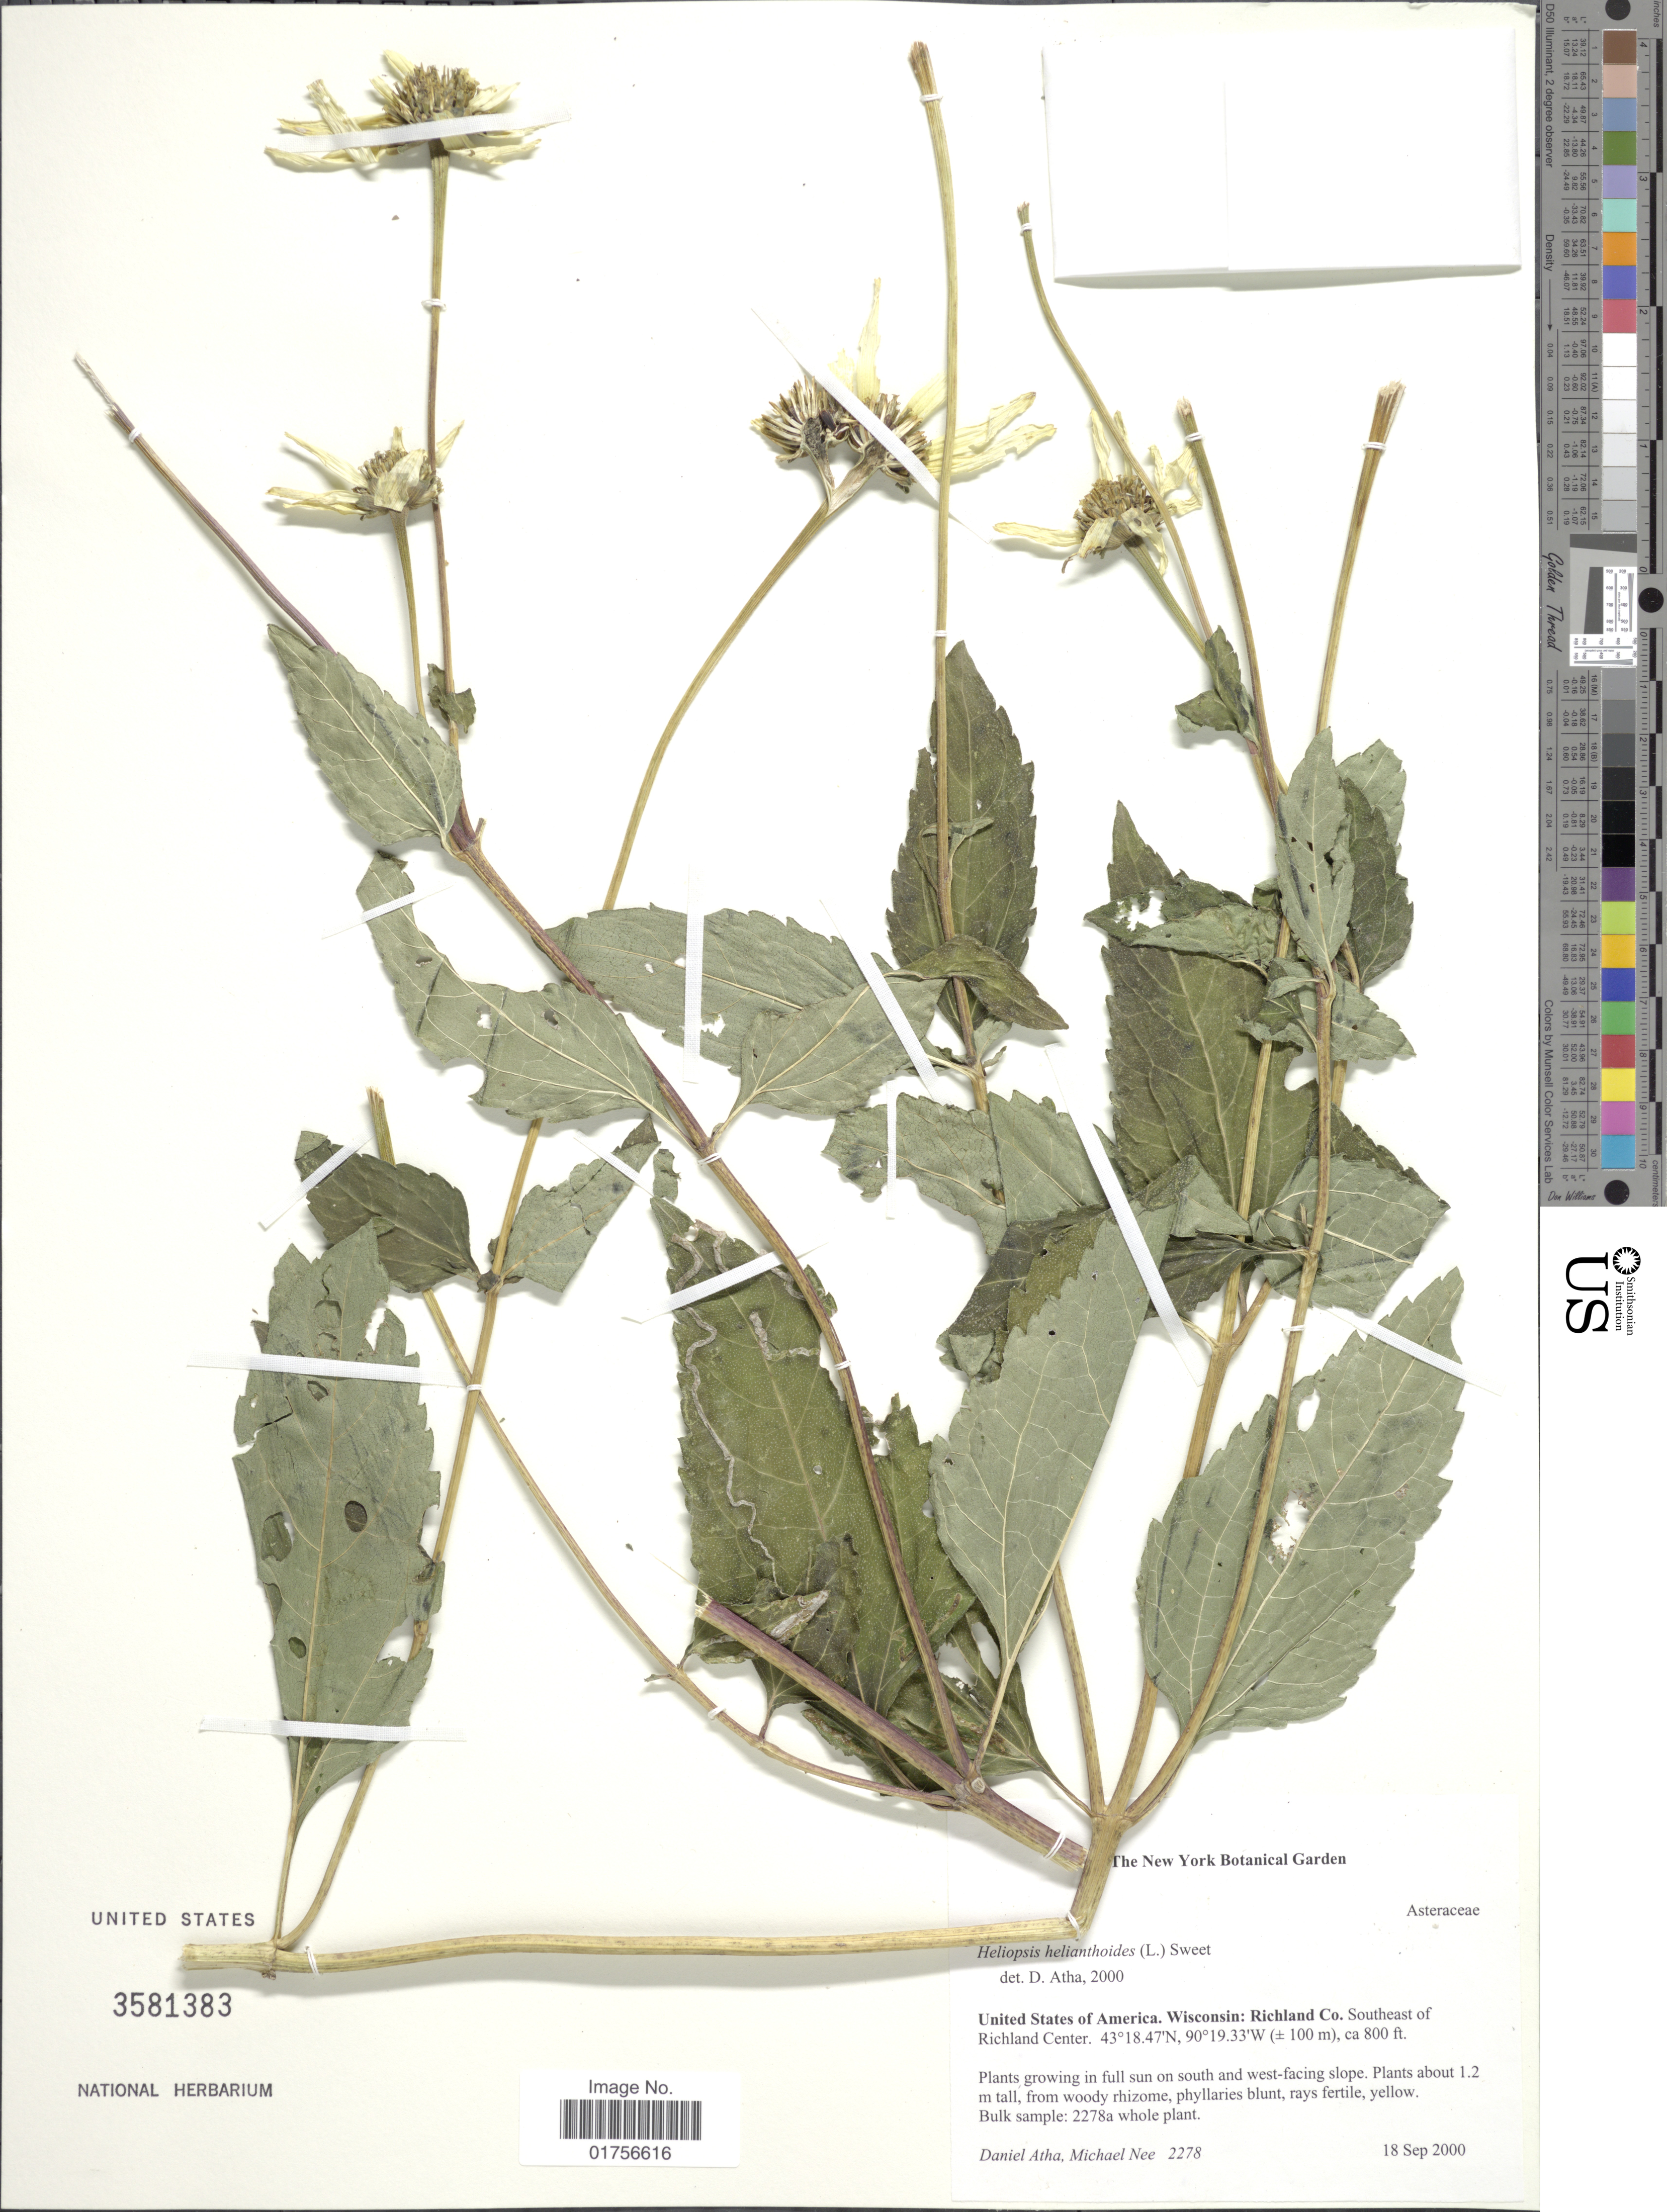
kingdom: Plantae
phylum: Tracheophyta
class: Magnoliopsida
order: Asterales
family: Asteraceae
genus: Heliopsis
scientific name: Heliopsis helianthoides subsp. helianthoides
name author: (L.) Sweet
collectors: D. Atha & M. Nee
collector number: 2278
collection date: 2000-09-18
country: United States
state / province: Wisconsin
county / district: Richland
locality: Richland Co., Southeast of Richland Center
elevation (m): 244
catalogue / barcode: US 3581383